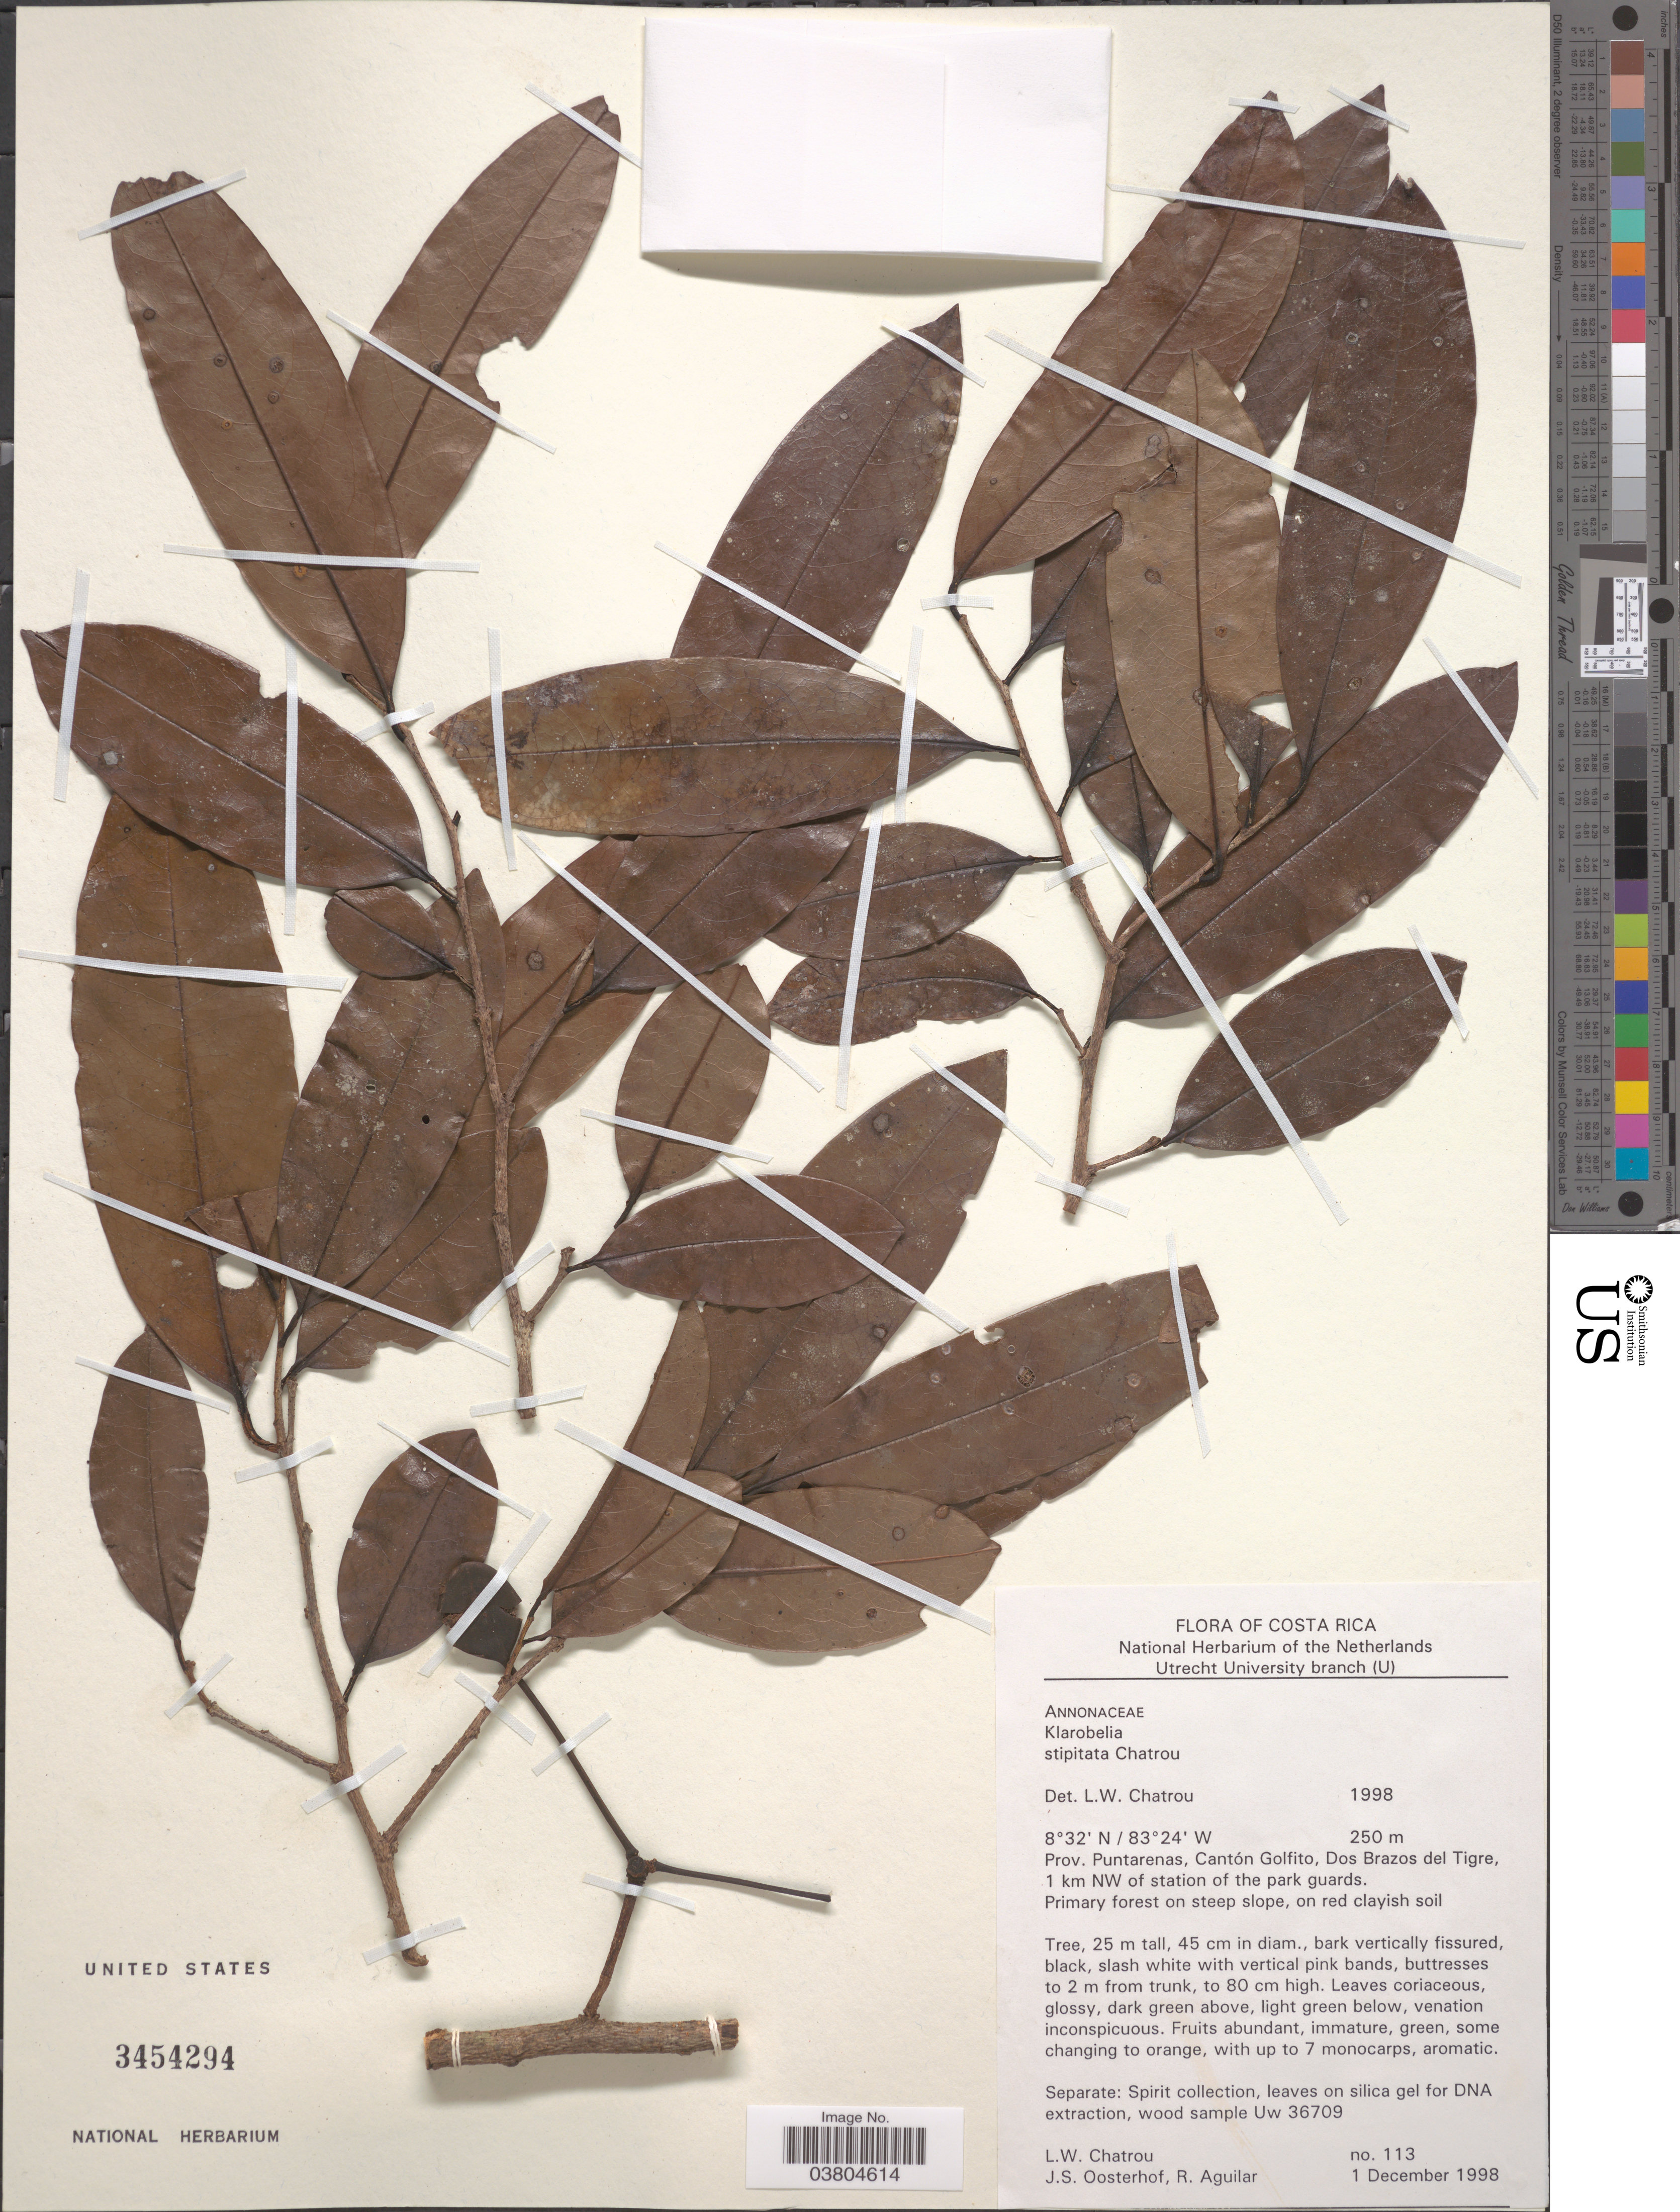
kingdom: Plantae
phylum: Tracheophyta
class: Magnoliopsida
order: Magnoliales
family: Annonaceae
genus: Klarobelia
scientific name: Klarobelia stipitata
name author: Chatrou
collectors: L. W. Chatrou, J. Oosterhof & R. Aguilar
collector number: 113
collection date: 1998-12-01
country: Costa Rica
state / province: Puntarenas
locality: Cantón Golfito, Dos Brazos del Tigre, 1 km NW of station of the park guards.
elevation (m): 250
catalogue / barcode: US 3454294